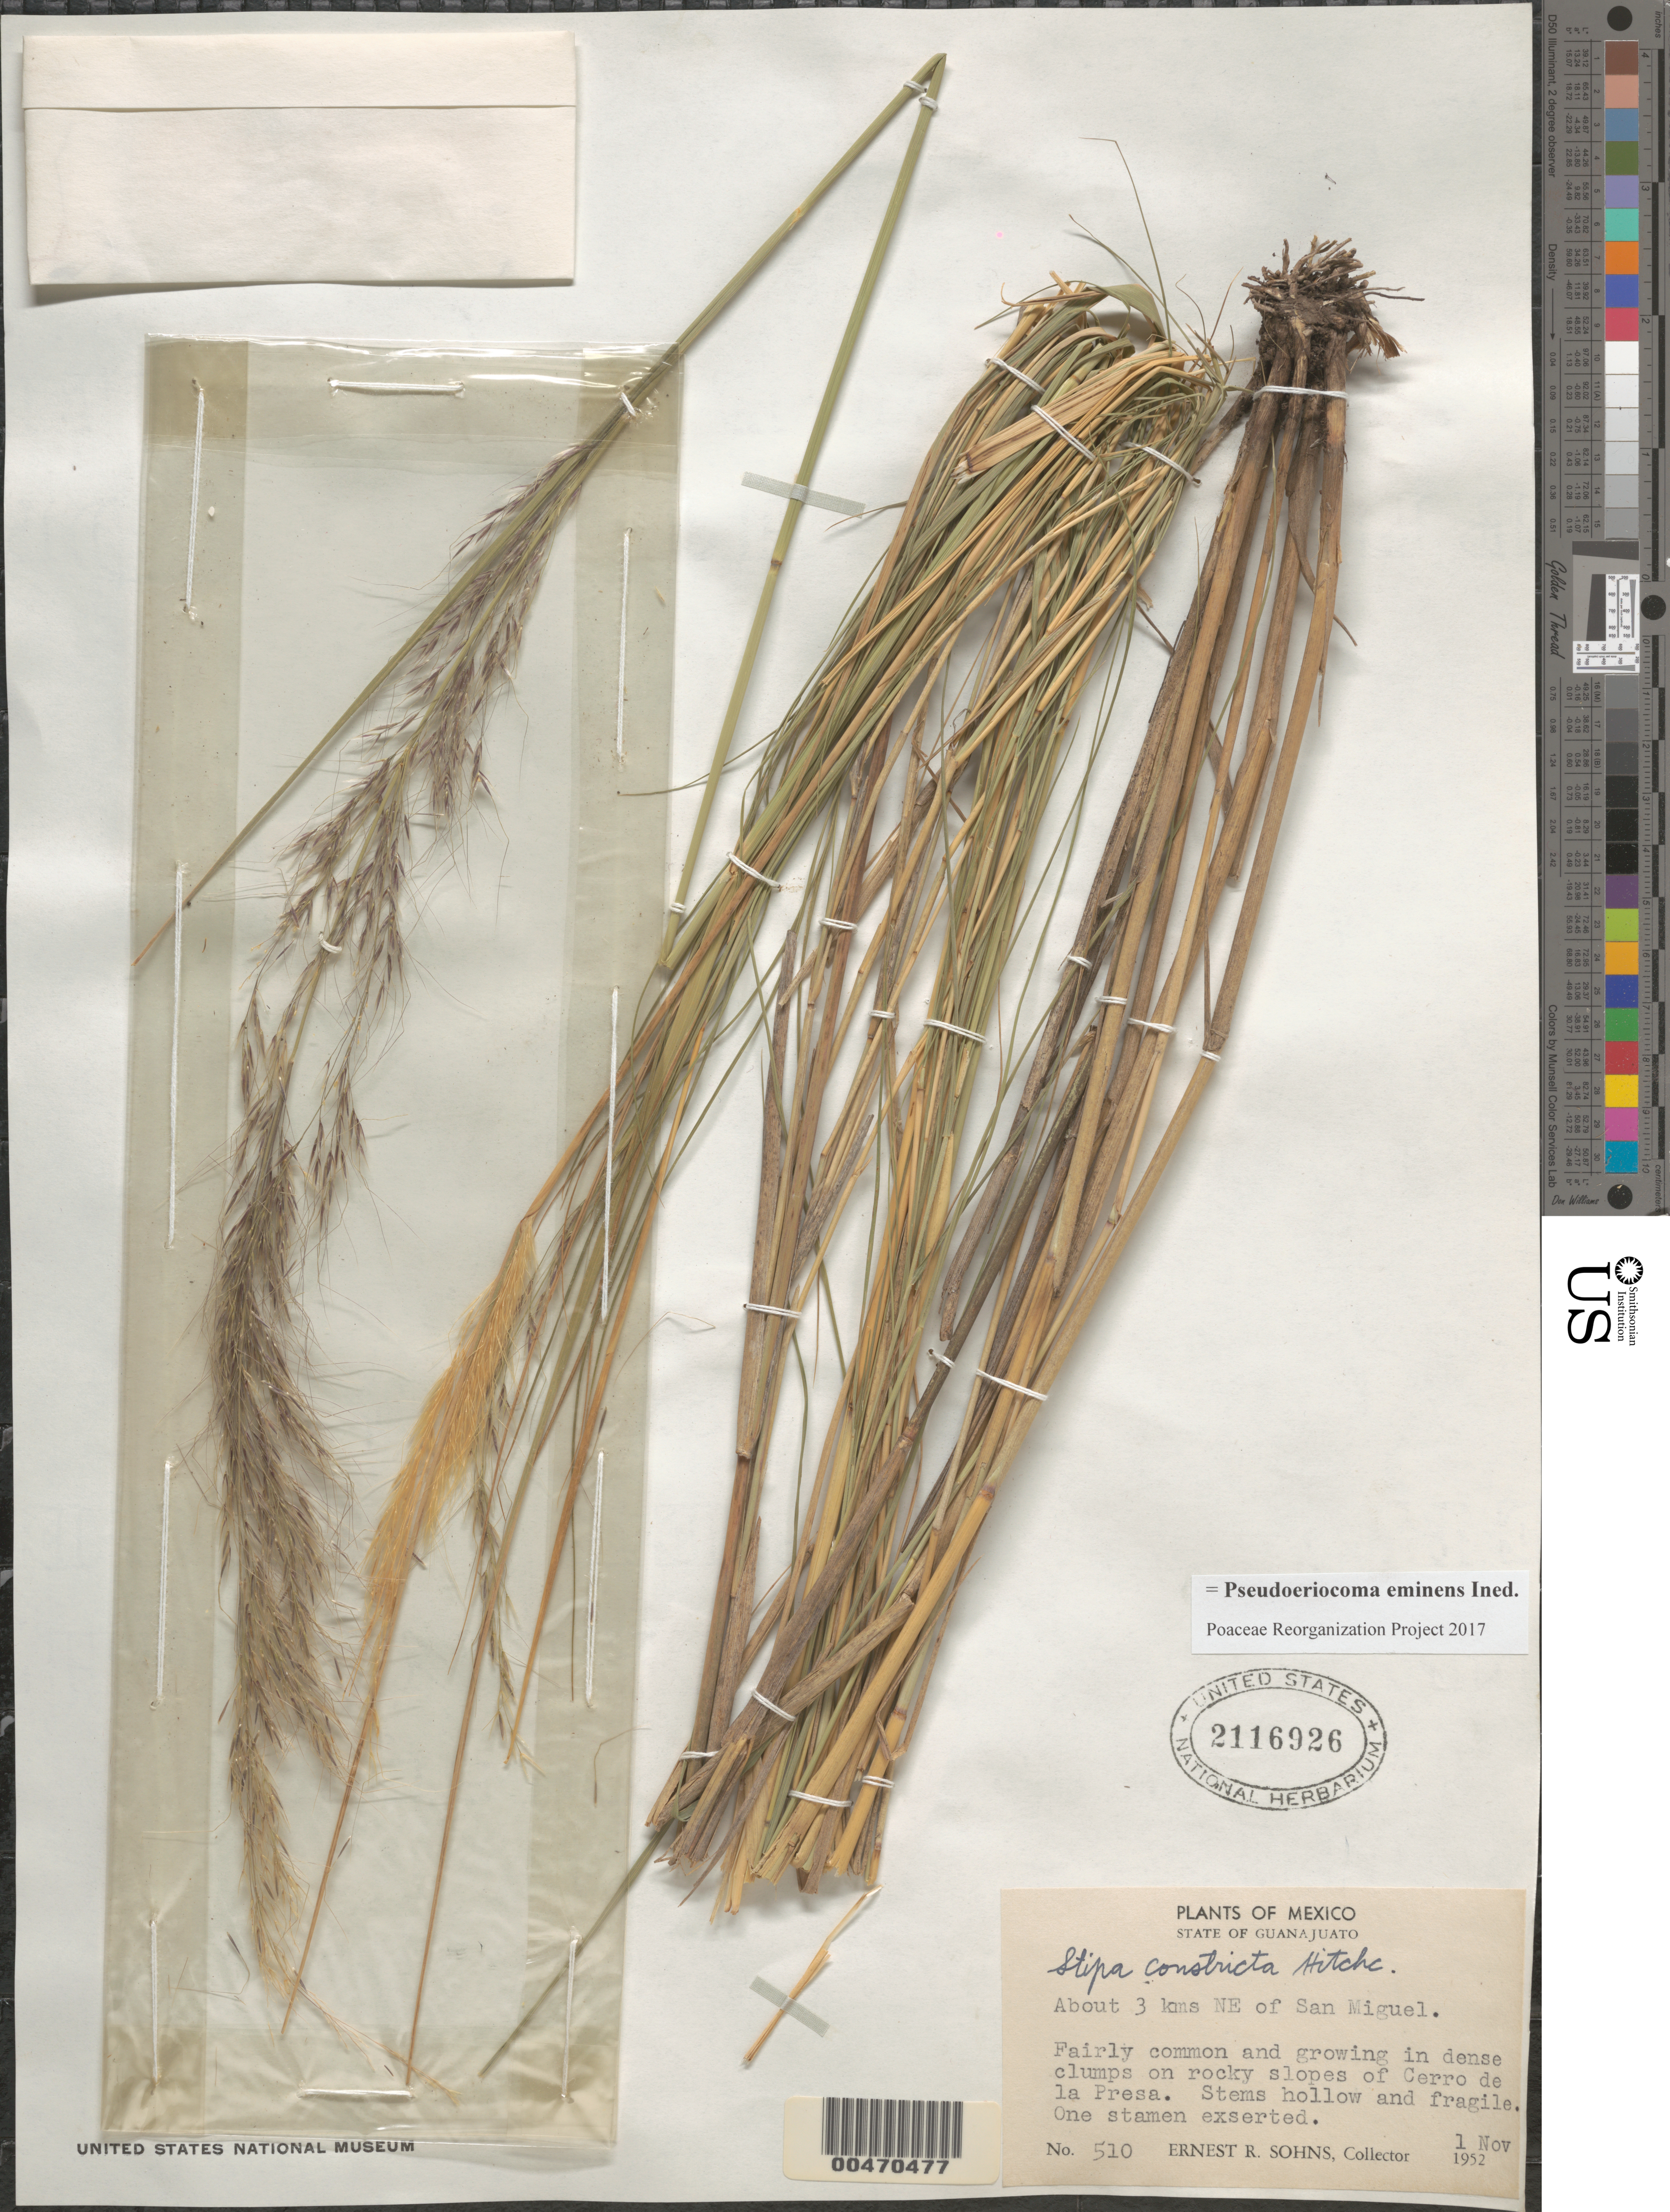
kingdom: Plantae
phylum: Tracheophyta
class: Liliopsida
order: Poales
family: Poaceae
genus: Pseudoeriocoma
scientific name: Pseudoeriocoma eminens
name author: (Cav.) Romasch.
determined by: Poaceae Reorganization Project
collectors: E. R. Sohns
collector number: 510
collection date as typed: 1 Nov 1952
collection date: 1952-11-01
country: Mexico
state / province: Guanajuato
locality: About 3 km NE of San Miguel, slopes of Cerro de La Presa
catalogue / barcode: US 2116926